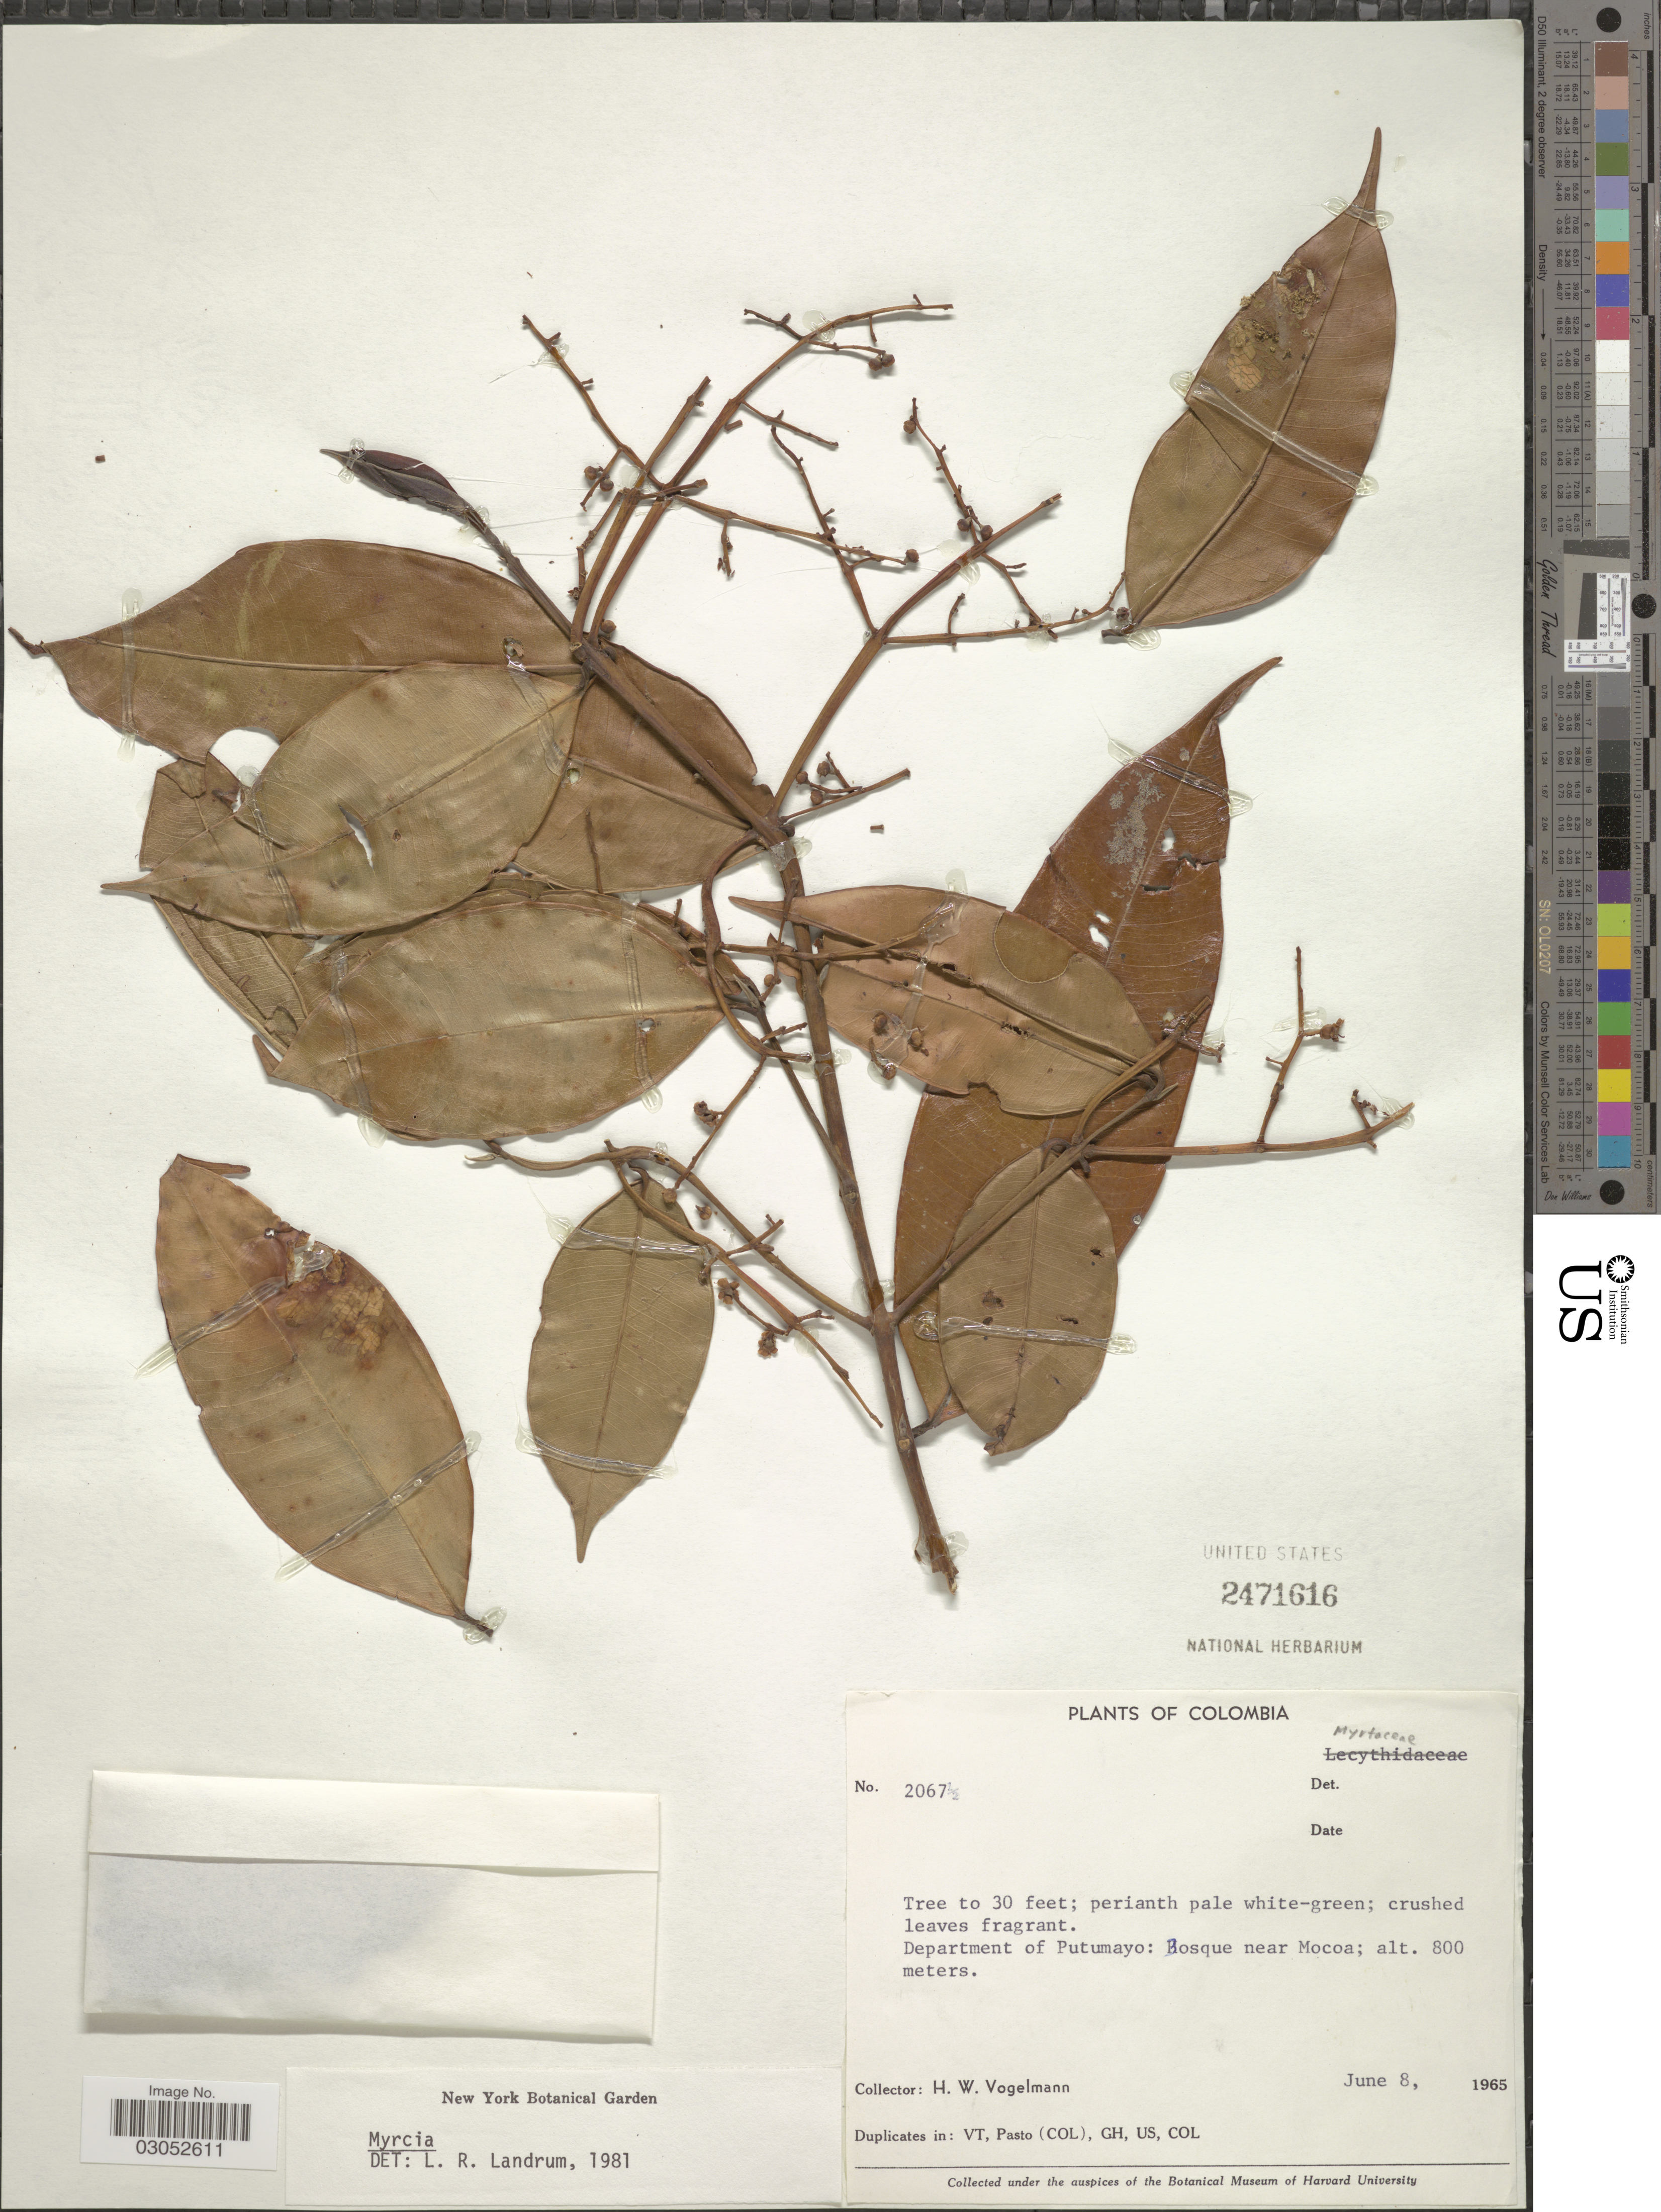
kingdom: Plantae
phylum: Tracheophyta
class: Magnoliopsida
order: Myrtales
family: Myrtaceae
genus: Myrcia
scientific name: Myrcia sp.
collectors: H. Vogelmann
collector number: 2067½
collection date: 1965-06-08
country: Colombia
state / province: Putumayo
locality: Department of Putumayo: Bosque near Macoa.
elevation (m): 800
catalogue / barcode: US 2471616